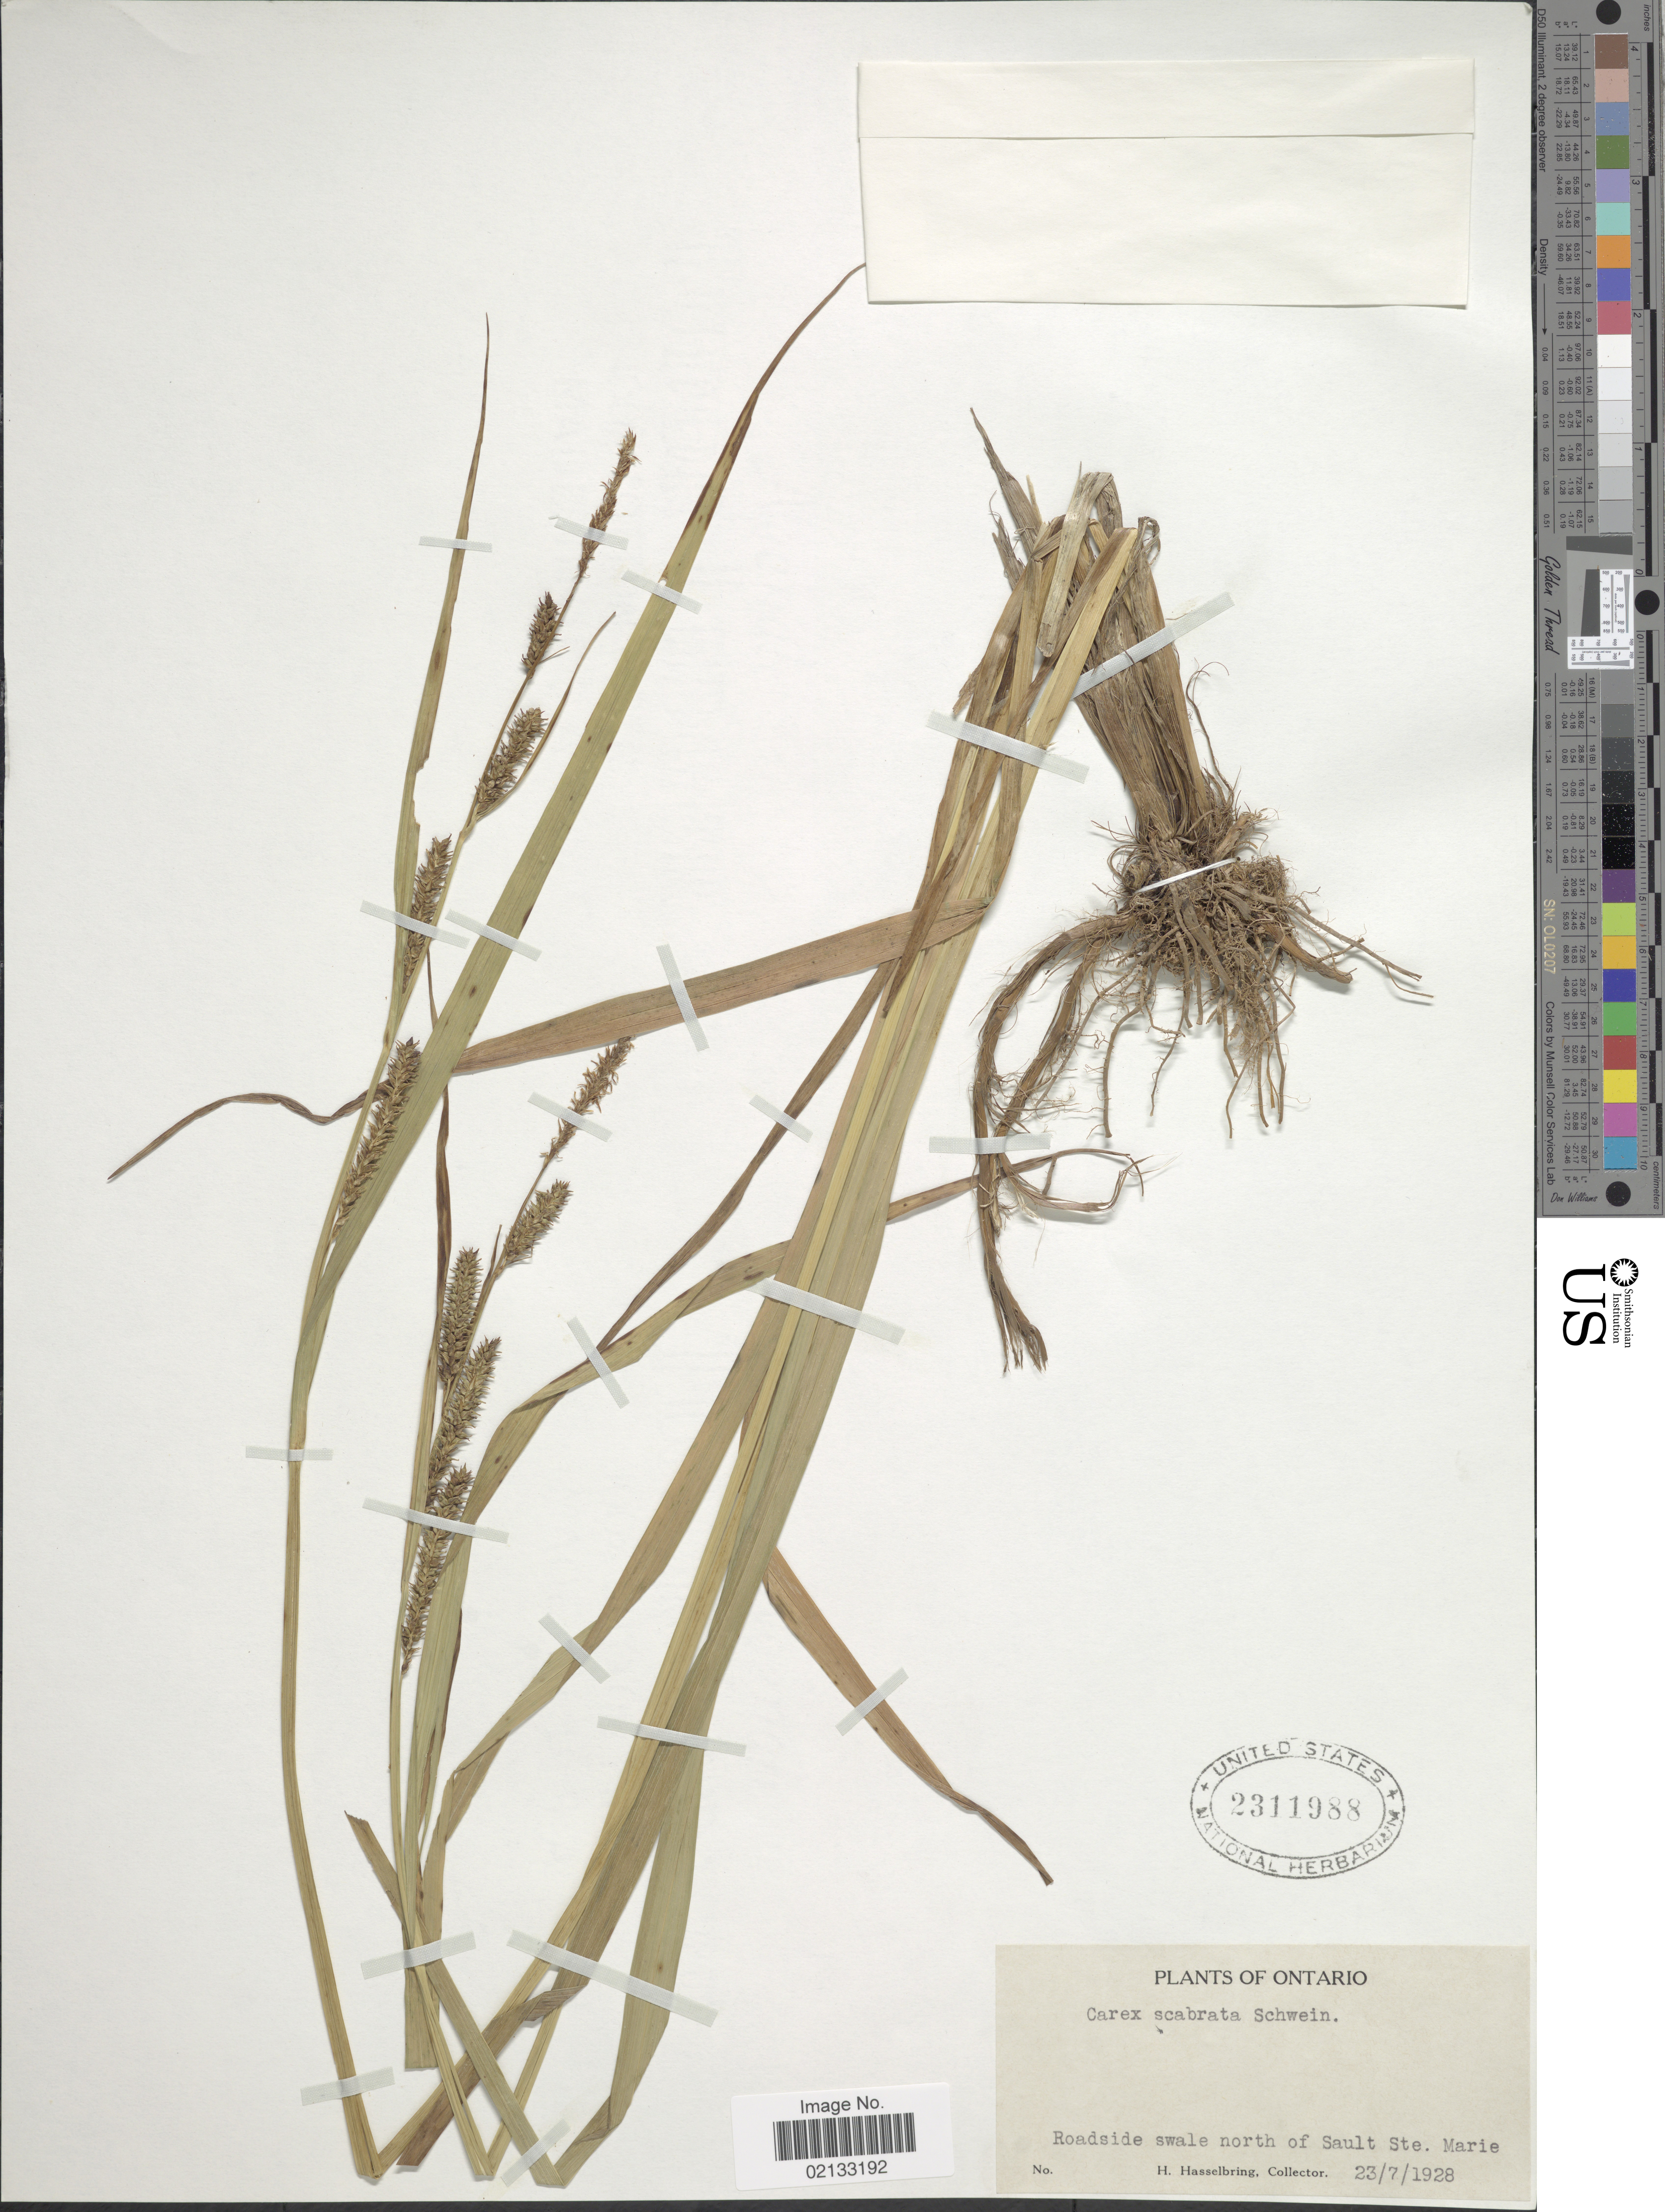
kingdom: Plantae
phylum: Tracheophyta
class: Liliopsida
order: Poales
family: Cyperaceae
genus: Carex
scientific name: Carex scabrata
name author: Schwein.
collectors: H. Hasselbring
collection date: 1928-07-23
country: Canada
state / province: Ontario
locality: Roadside swale north of Sault Ste. Marie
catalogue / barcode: US 2311988